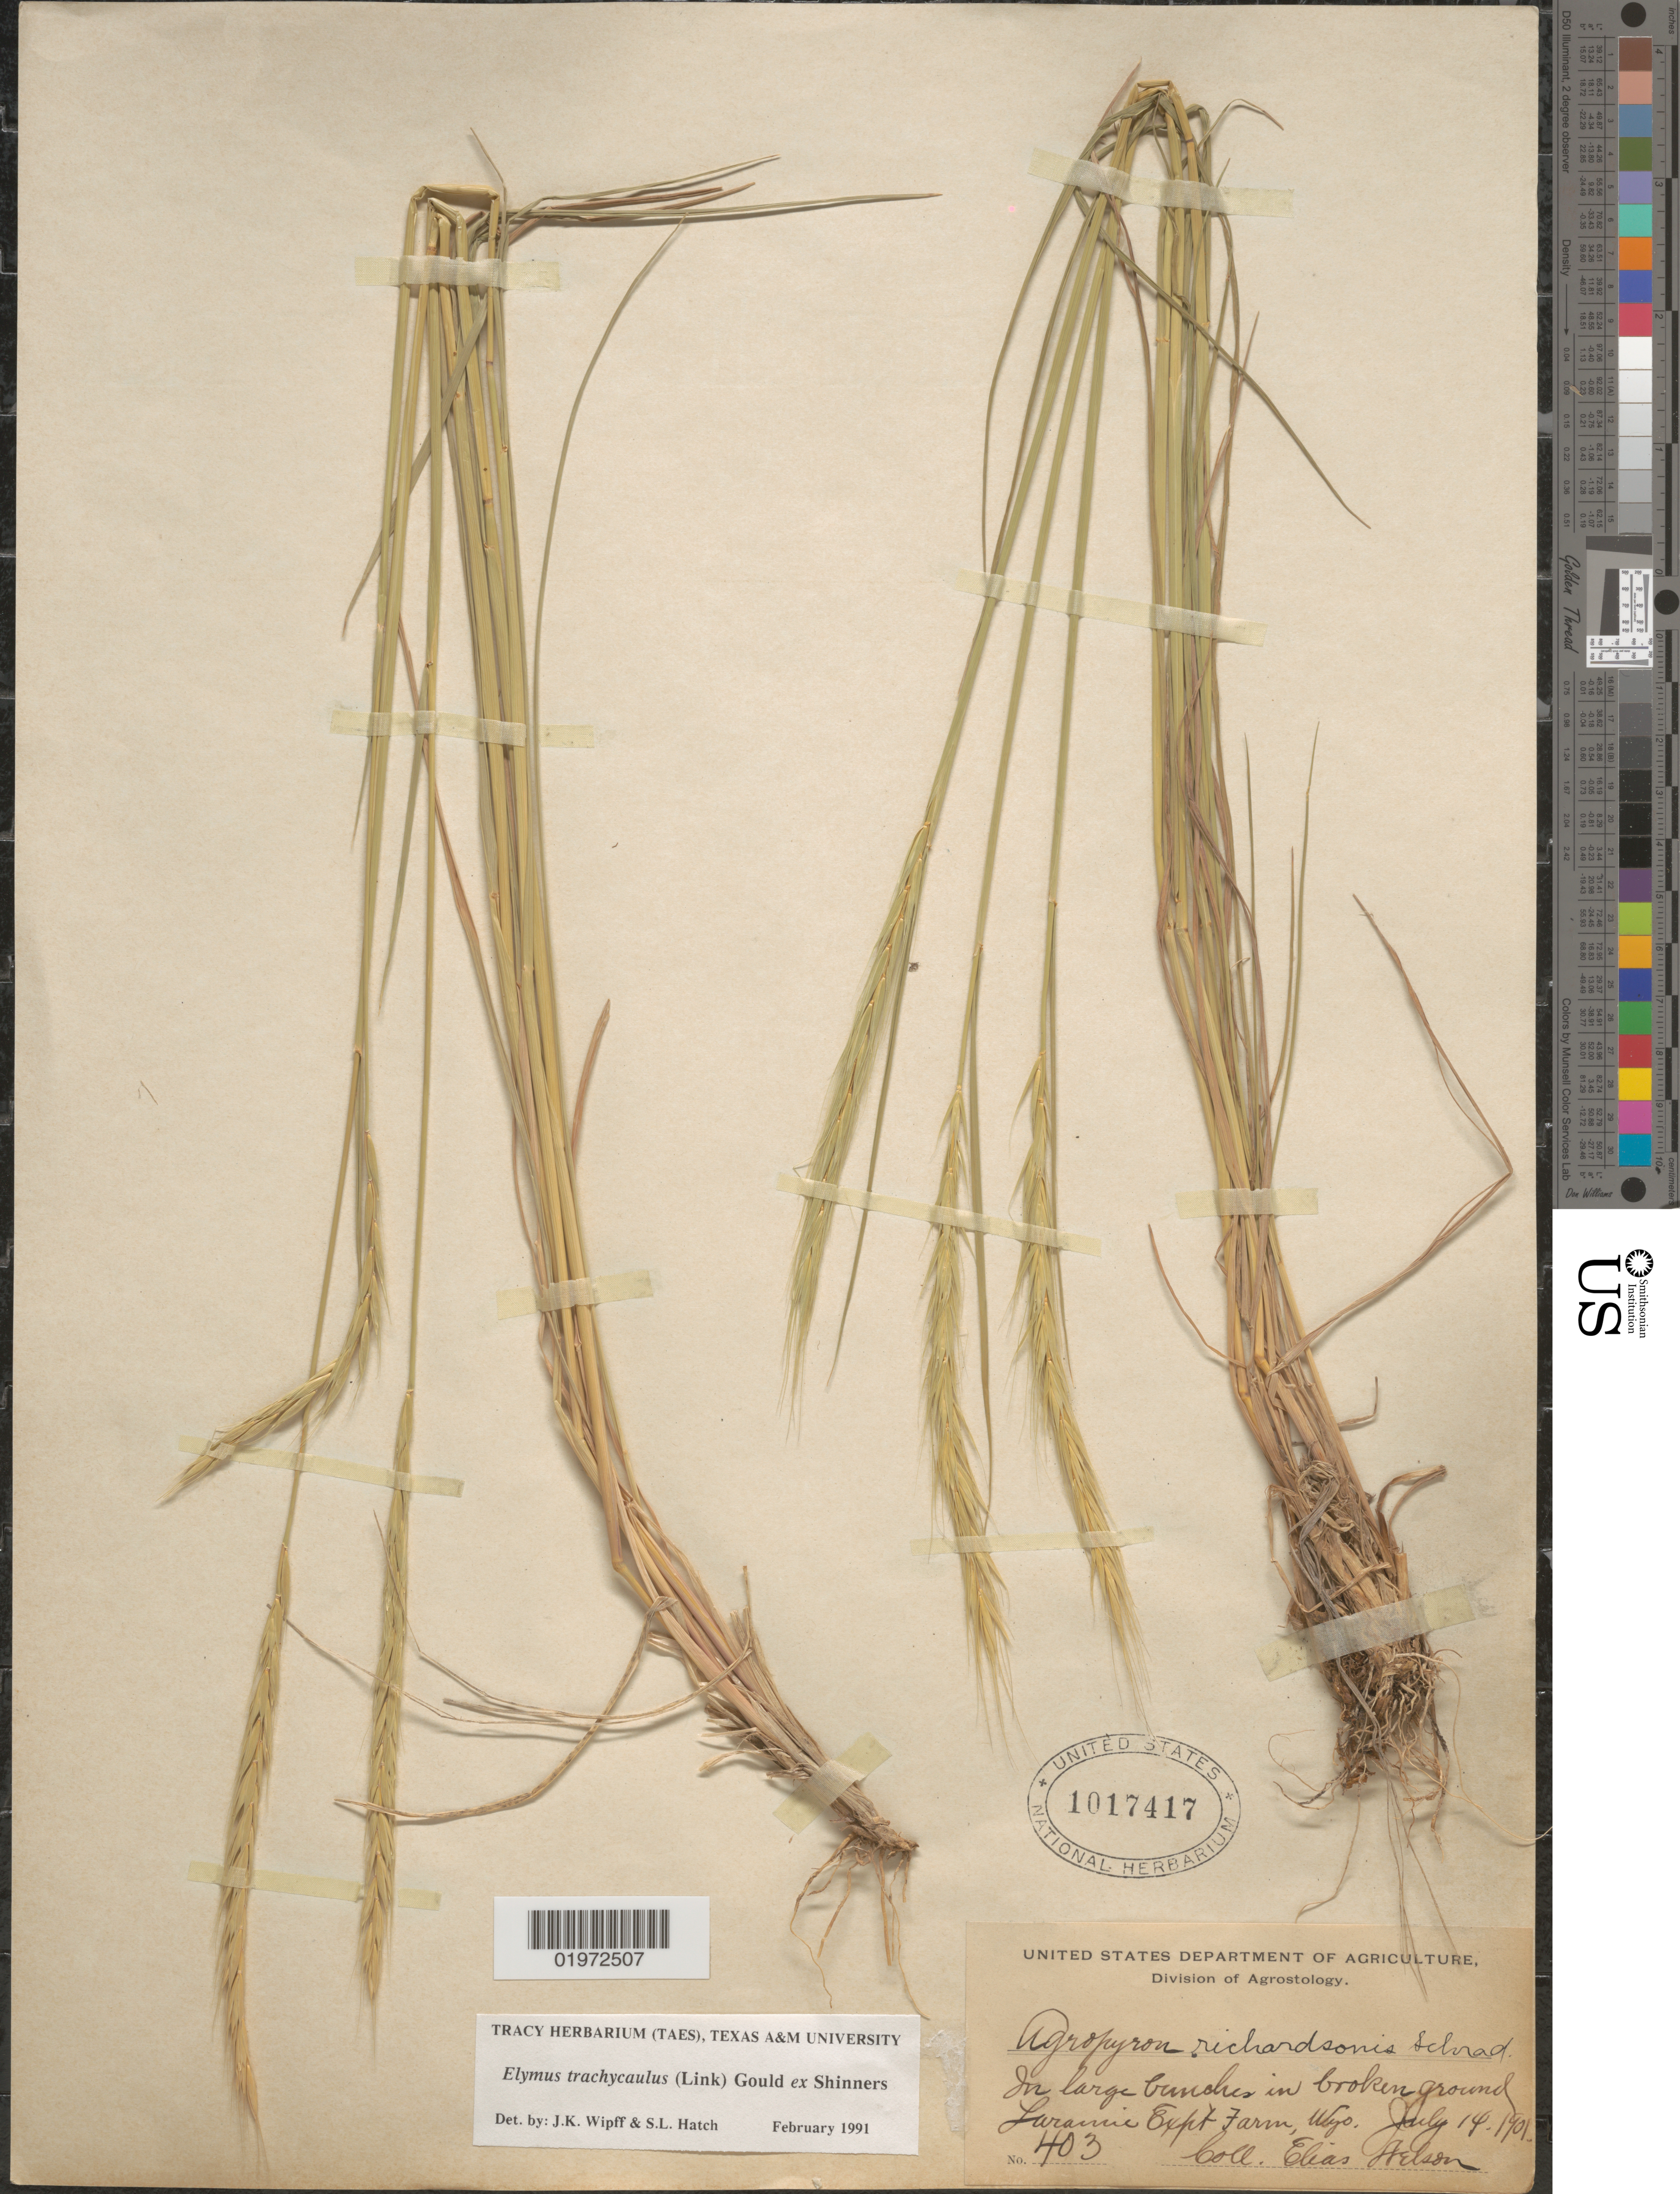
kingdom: Plantae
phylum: Tracheophyta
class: Liliopsida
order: Poales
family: Poaceae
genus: Elymus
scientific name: Elymus trachycaulus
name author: (Link) Gould ex Shinners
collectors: E. Nelson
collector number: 403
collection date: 1901-07-14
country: United States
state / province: Wyoming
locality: In large bunches in broken ground. Laramie Expt Farm.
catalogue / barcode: US 1017417